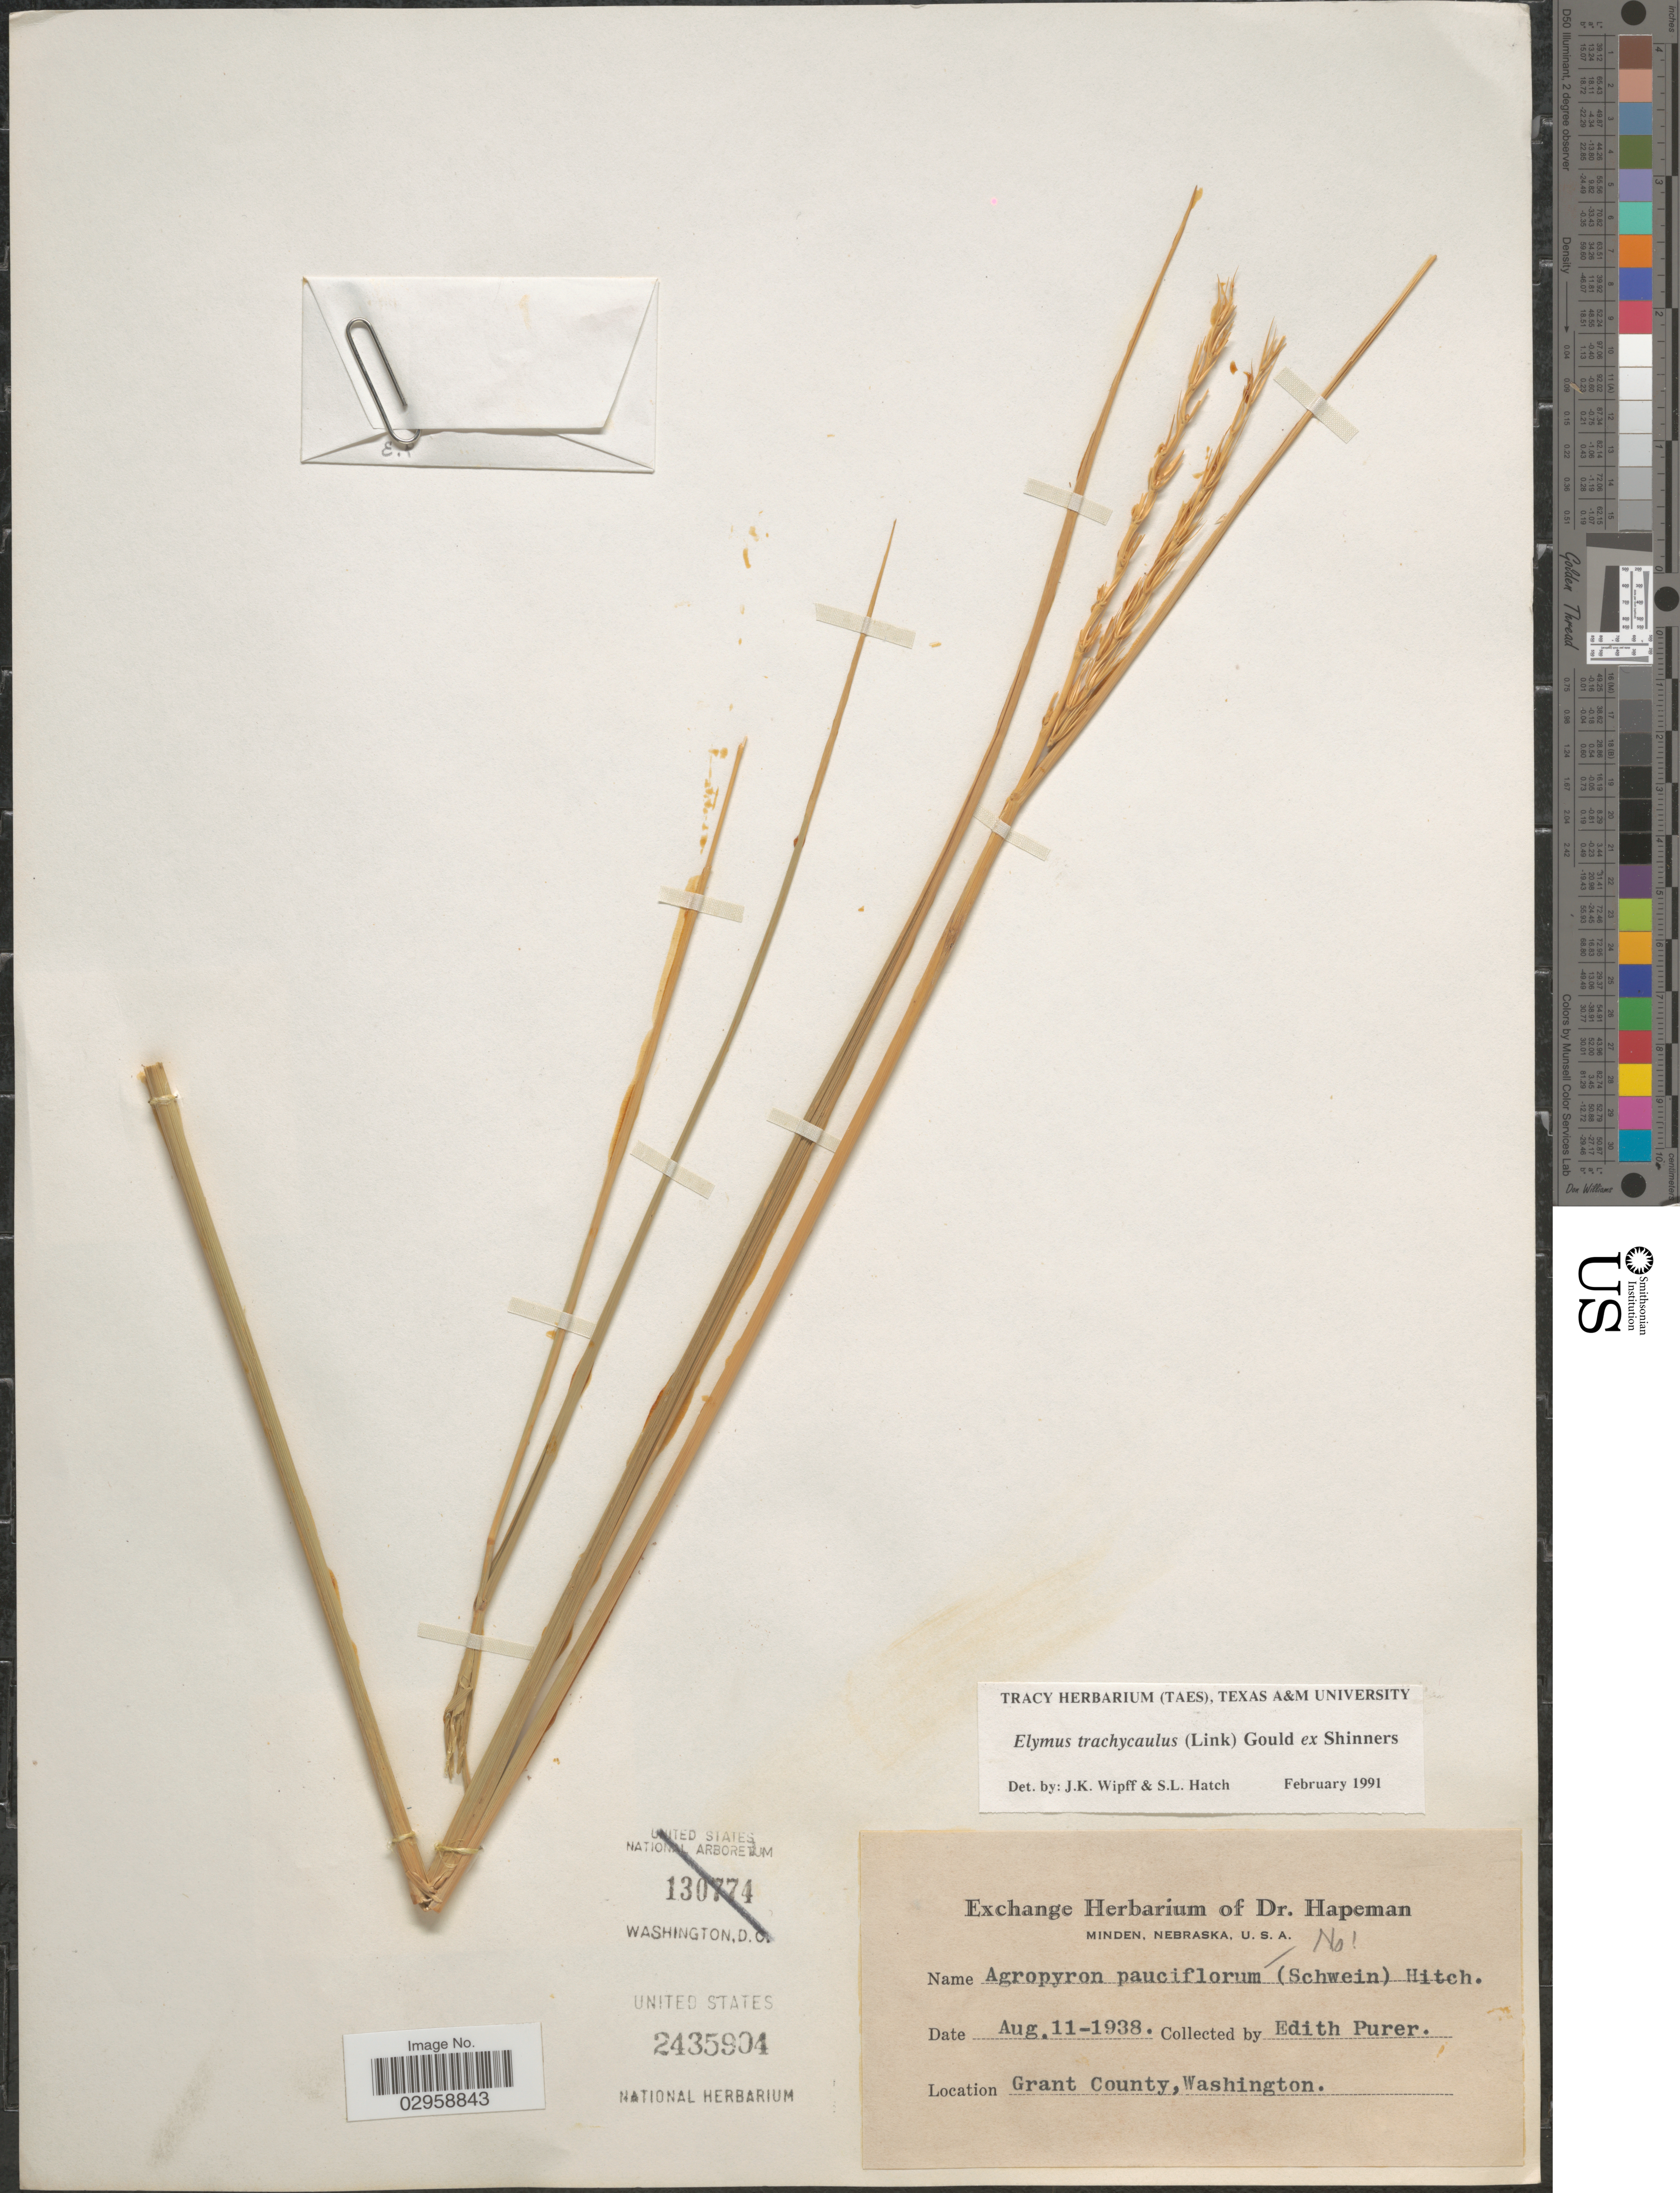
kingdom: Plantae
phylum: Tracheophyta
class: Liliopsida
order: Poales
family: Poaceae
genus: Elymus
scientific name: Elymus trachycaulus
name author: (Link) Gould ex Shinners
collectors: E. Purer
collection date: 1938-08-11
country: United States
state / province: Washington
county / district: Grant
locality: Grant County.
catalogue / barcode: US 2435904